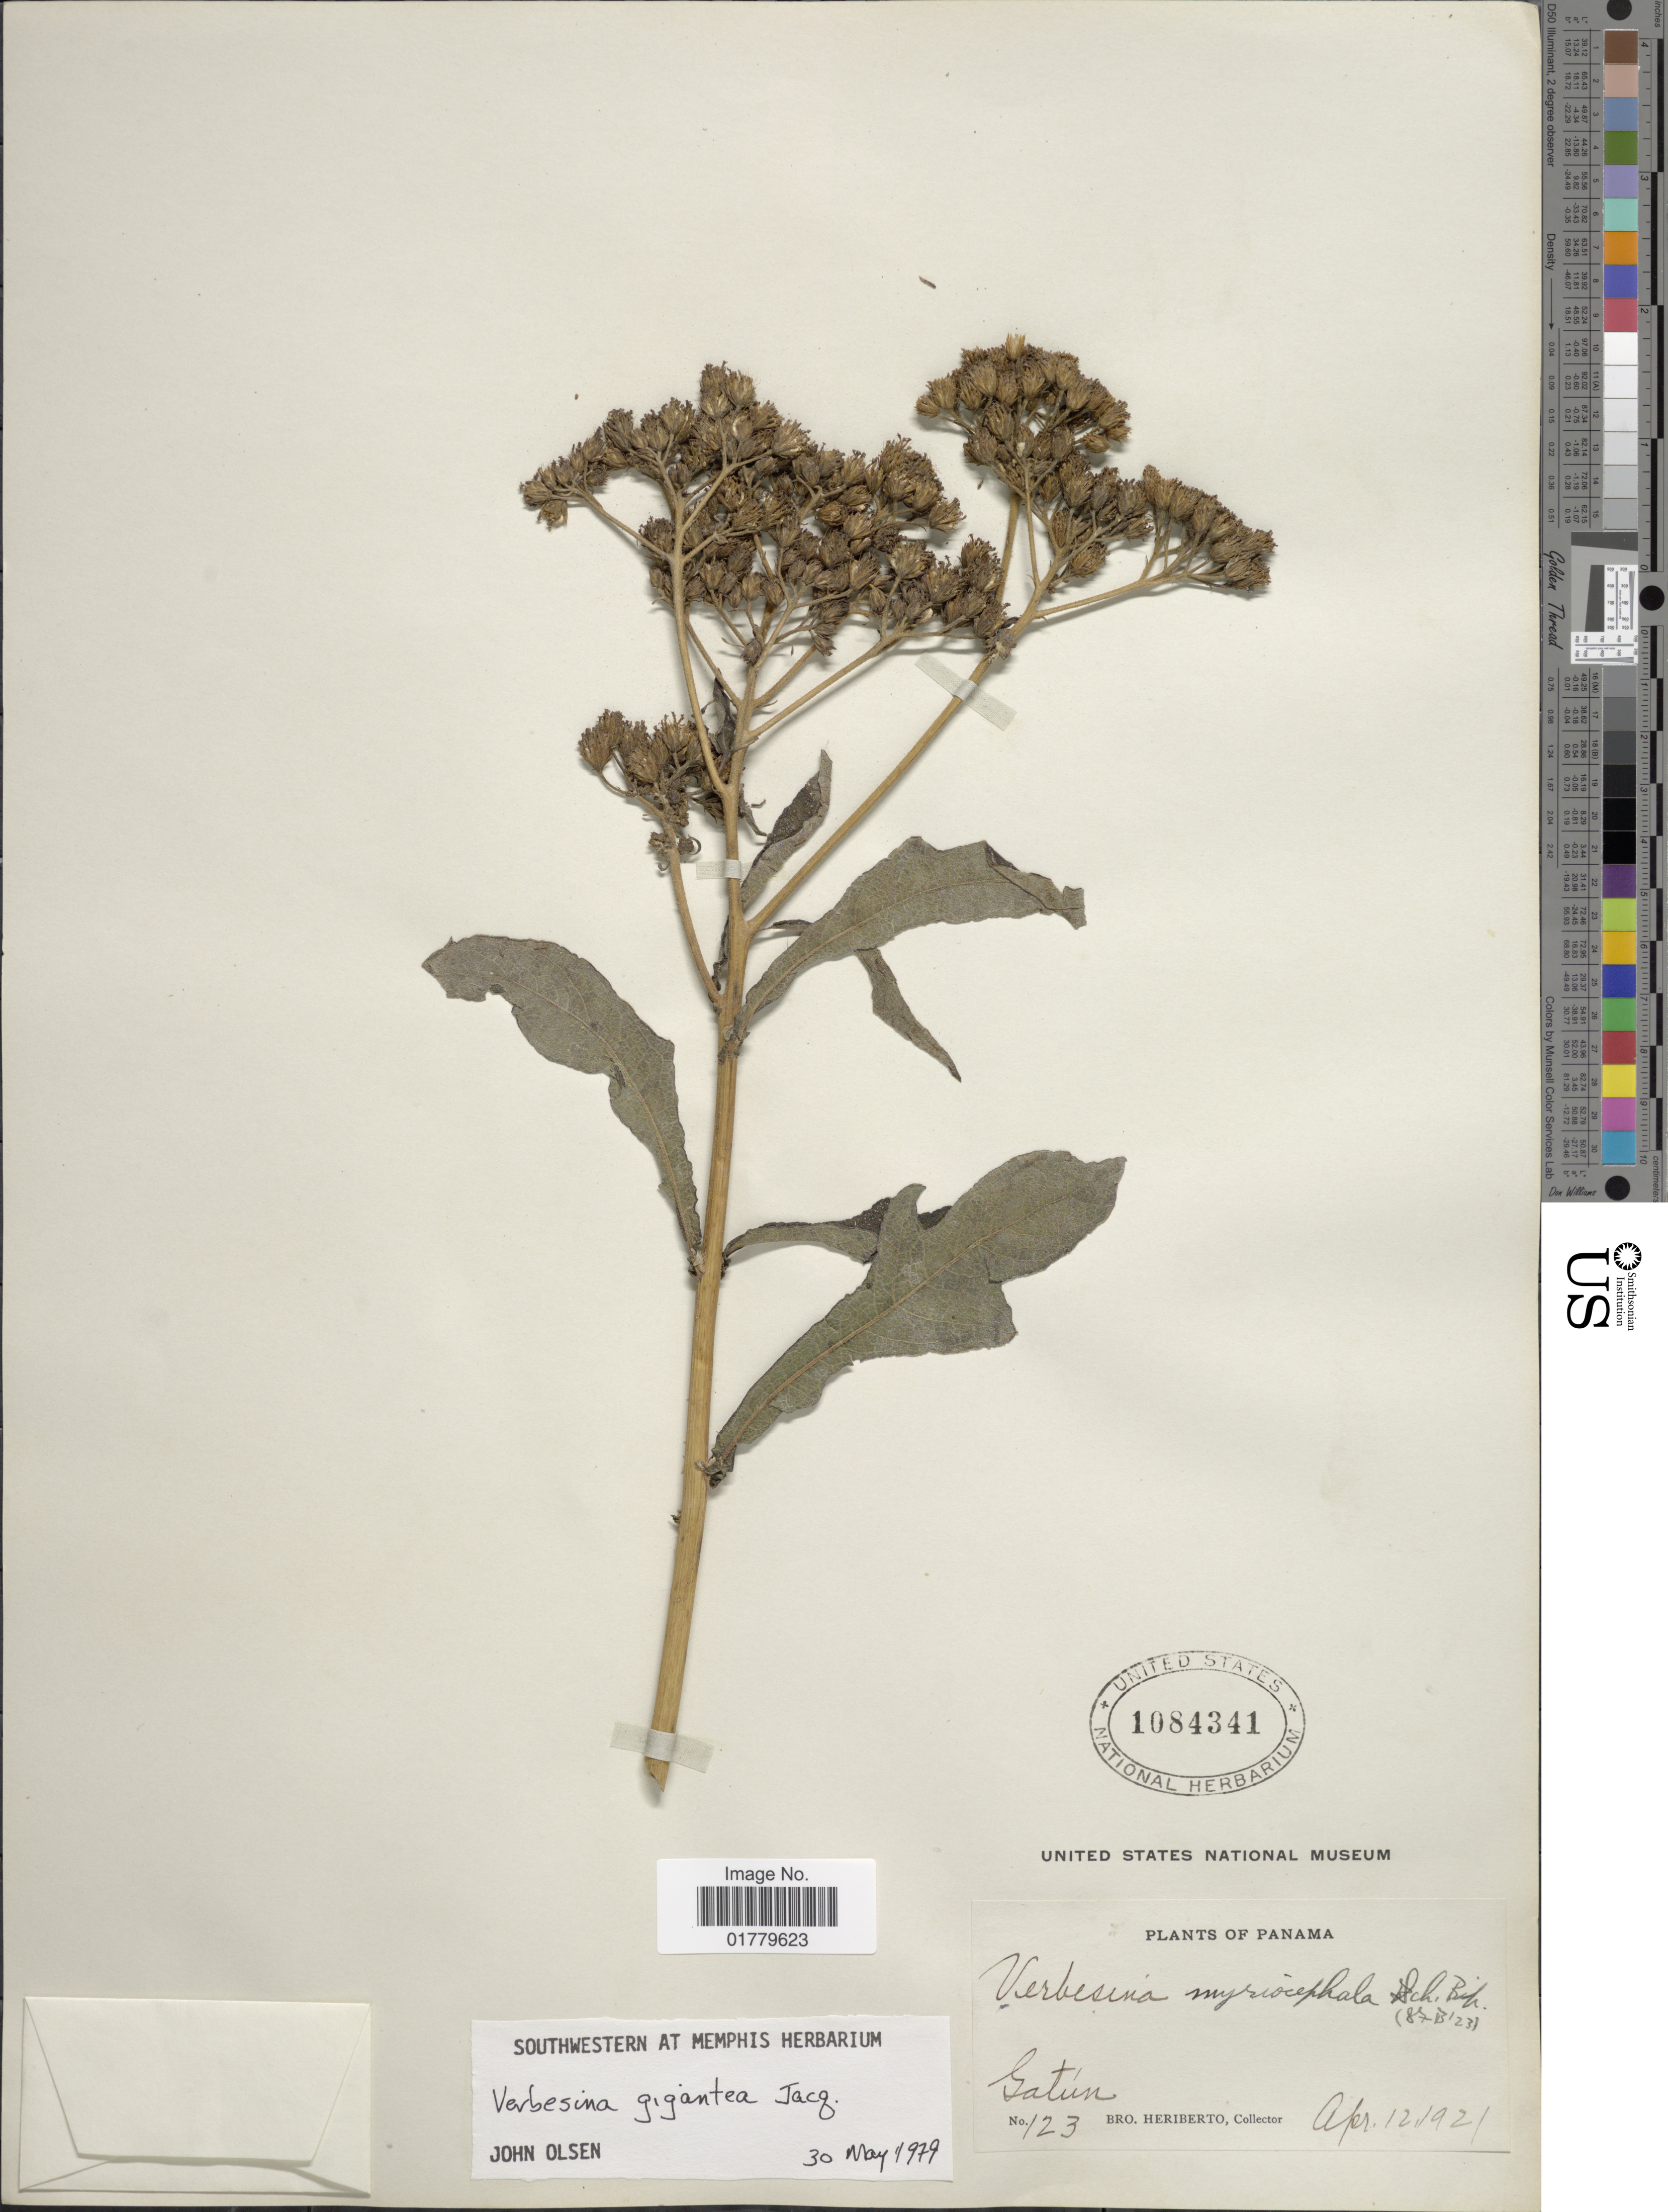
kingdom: Plantae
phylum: Tracheophyta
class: Magnoliopsida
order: Asterales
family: Asteraceae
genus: Verbesina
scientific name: Verbesina gigantea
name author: Jacq.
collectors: B. Heriberto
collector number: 123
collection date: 1921-04-12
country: Panama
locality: Gatún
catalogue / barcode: US 1084341